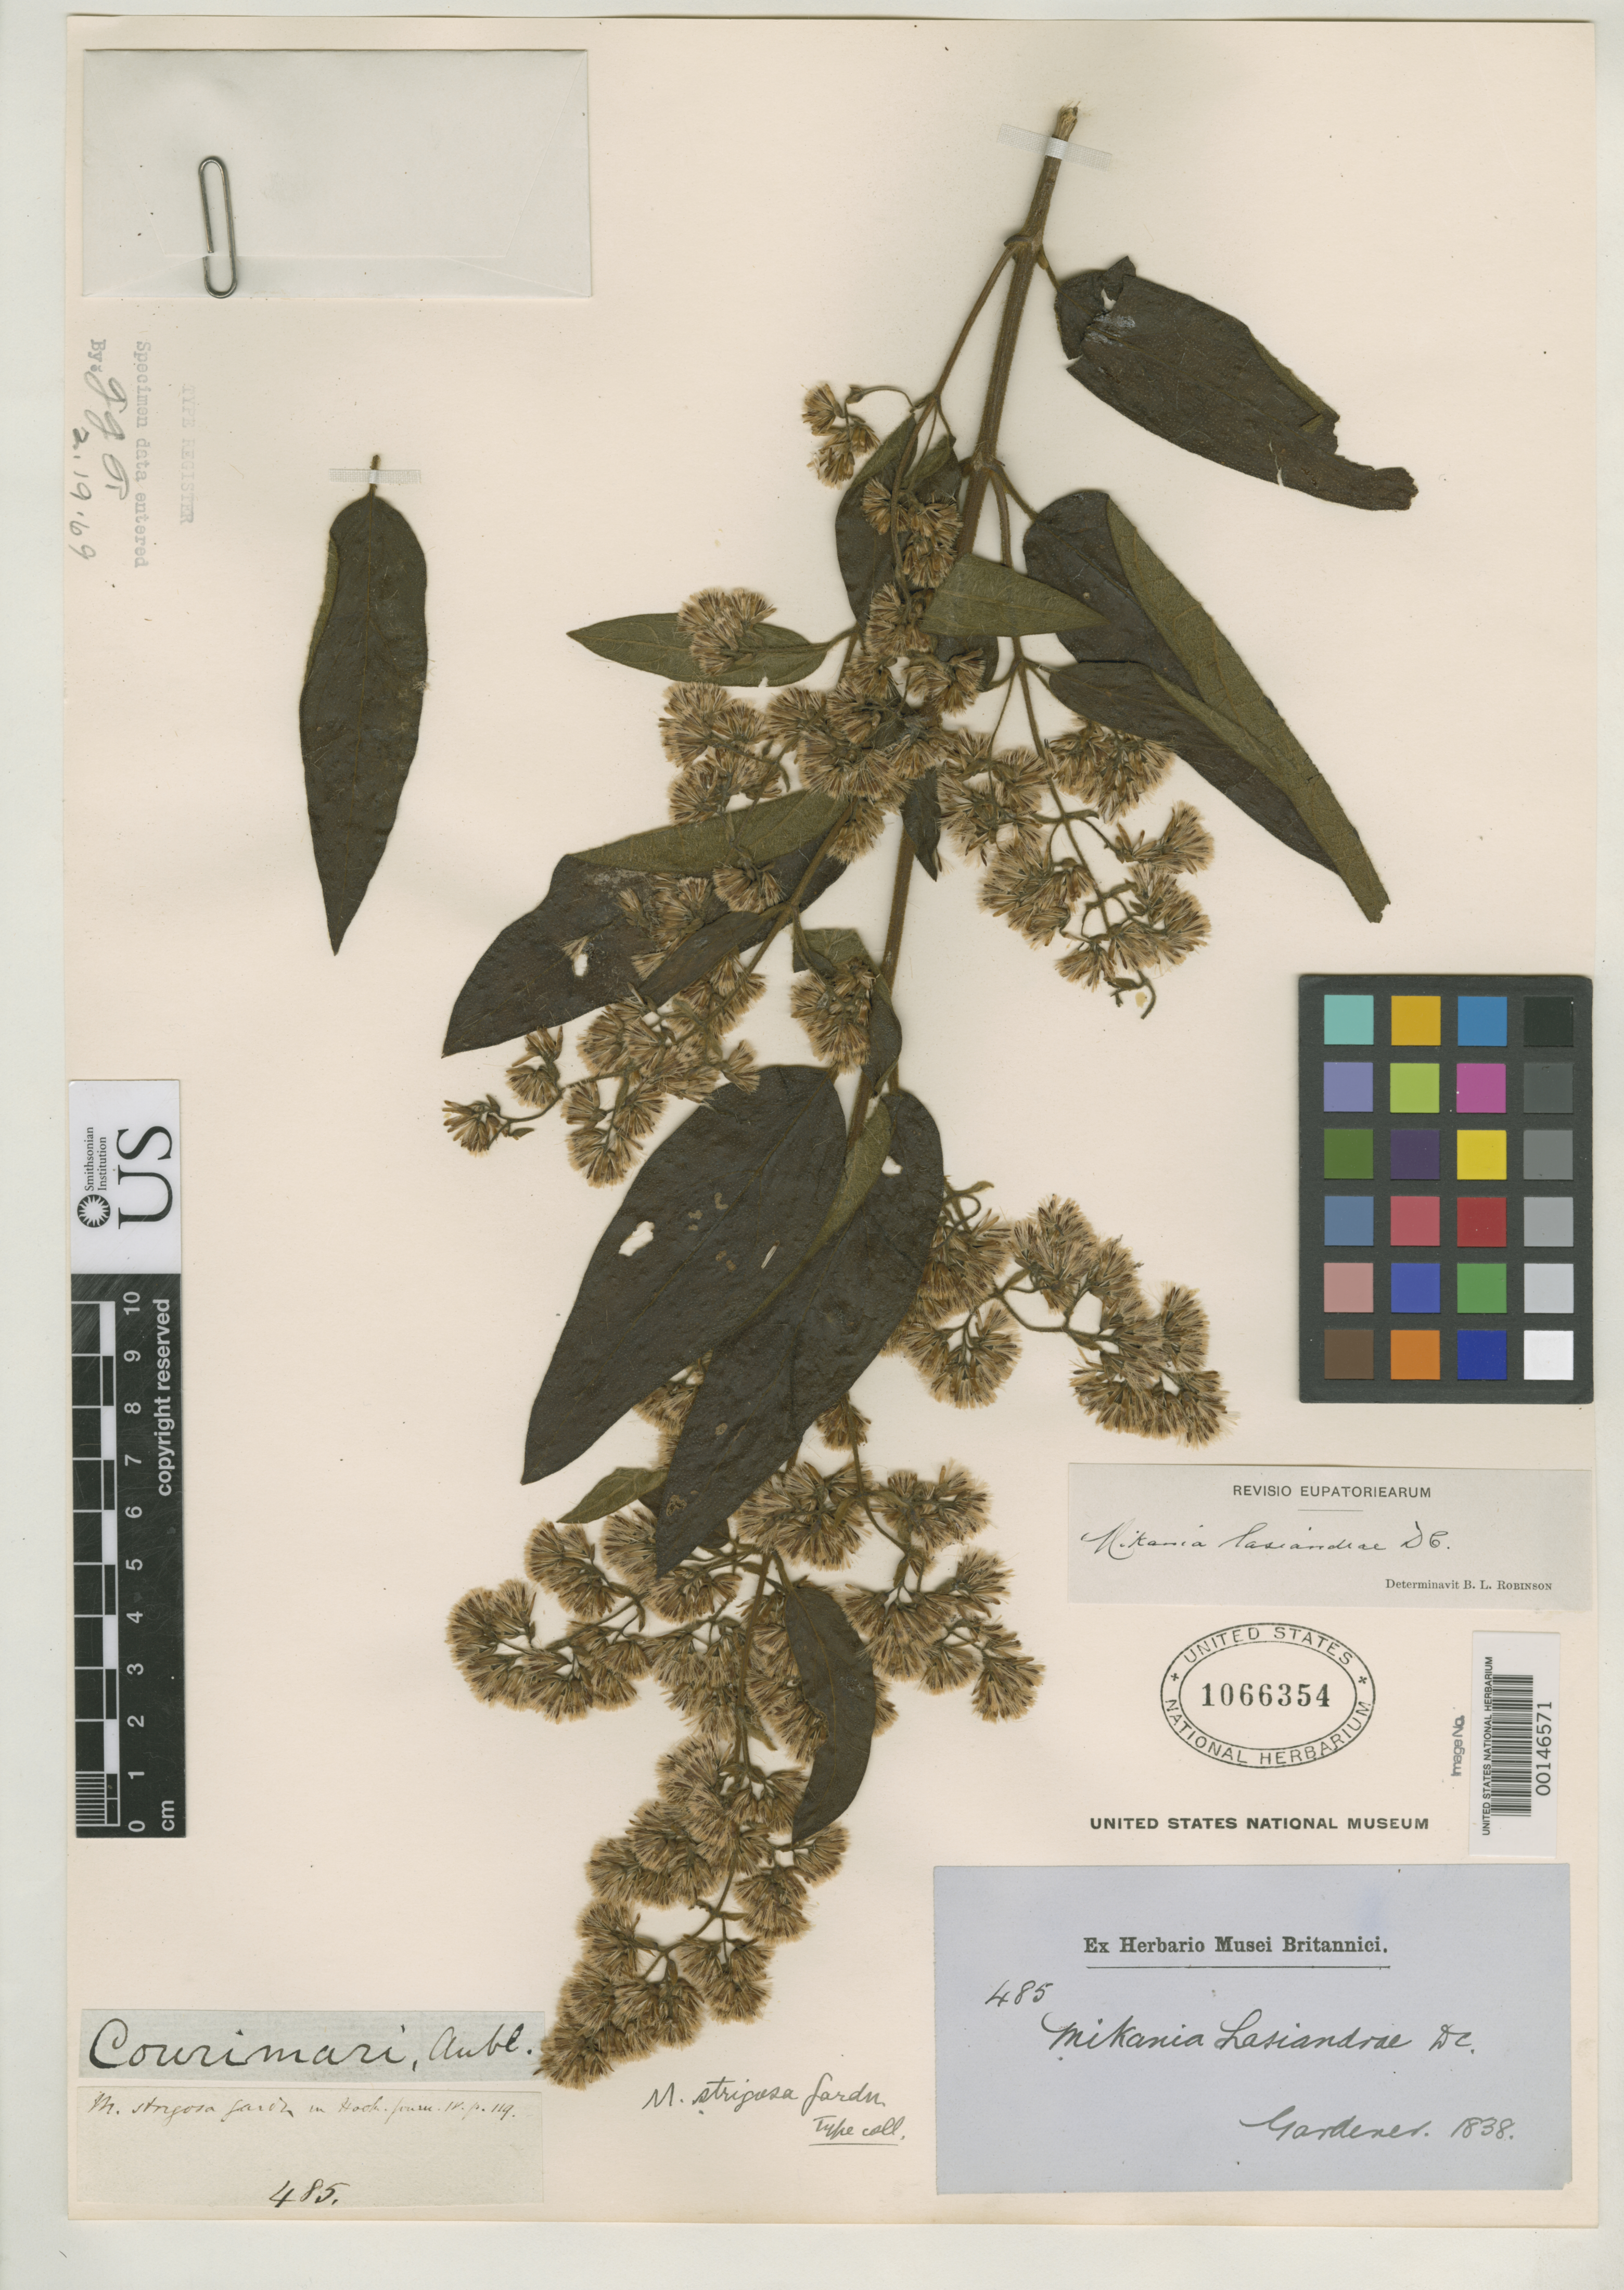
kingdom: Plantae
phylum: Tracheophyta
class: Magnoliopsida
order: Asterales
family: Asteraceae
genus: Mikania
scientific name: Mikania strigosa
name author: Gardner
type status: Isotype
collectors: G. Gardner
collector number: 485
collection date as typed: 1838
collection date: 1838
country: Brazil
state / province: Rio de Janeiro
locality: Organ Mts.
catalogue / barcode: US 1066354